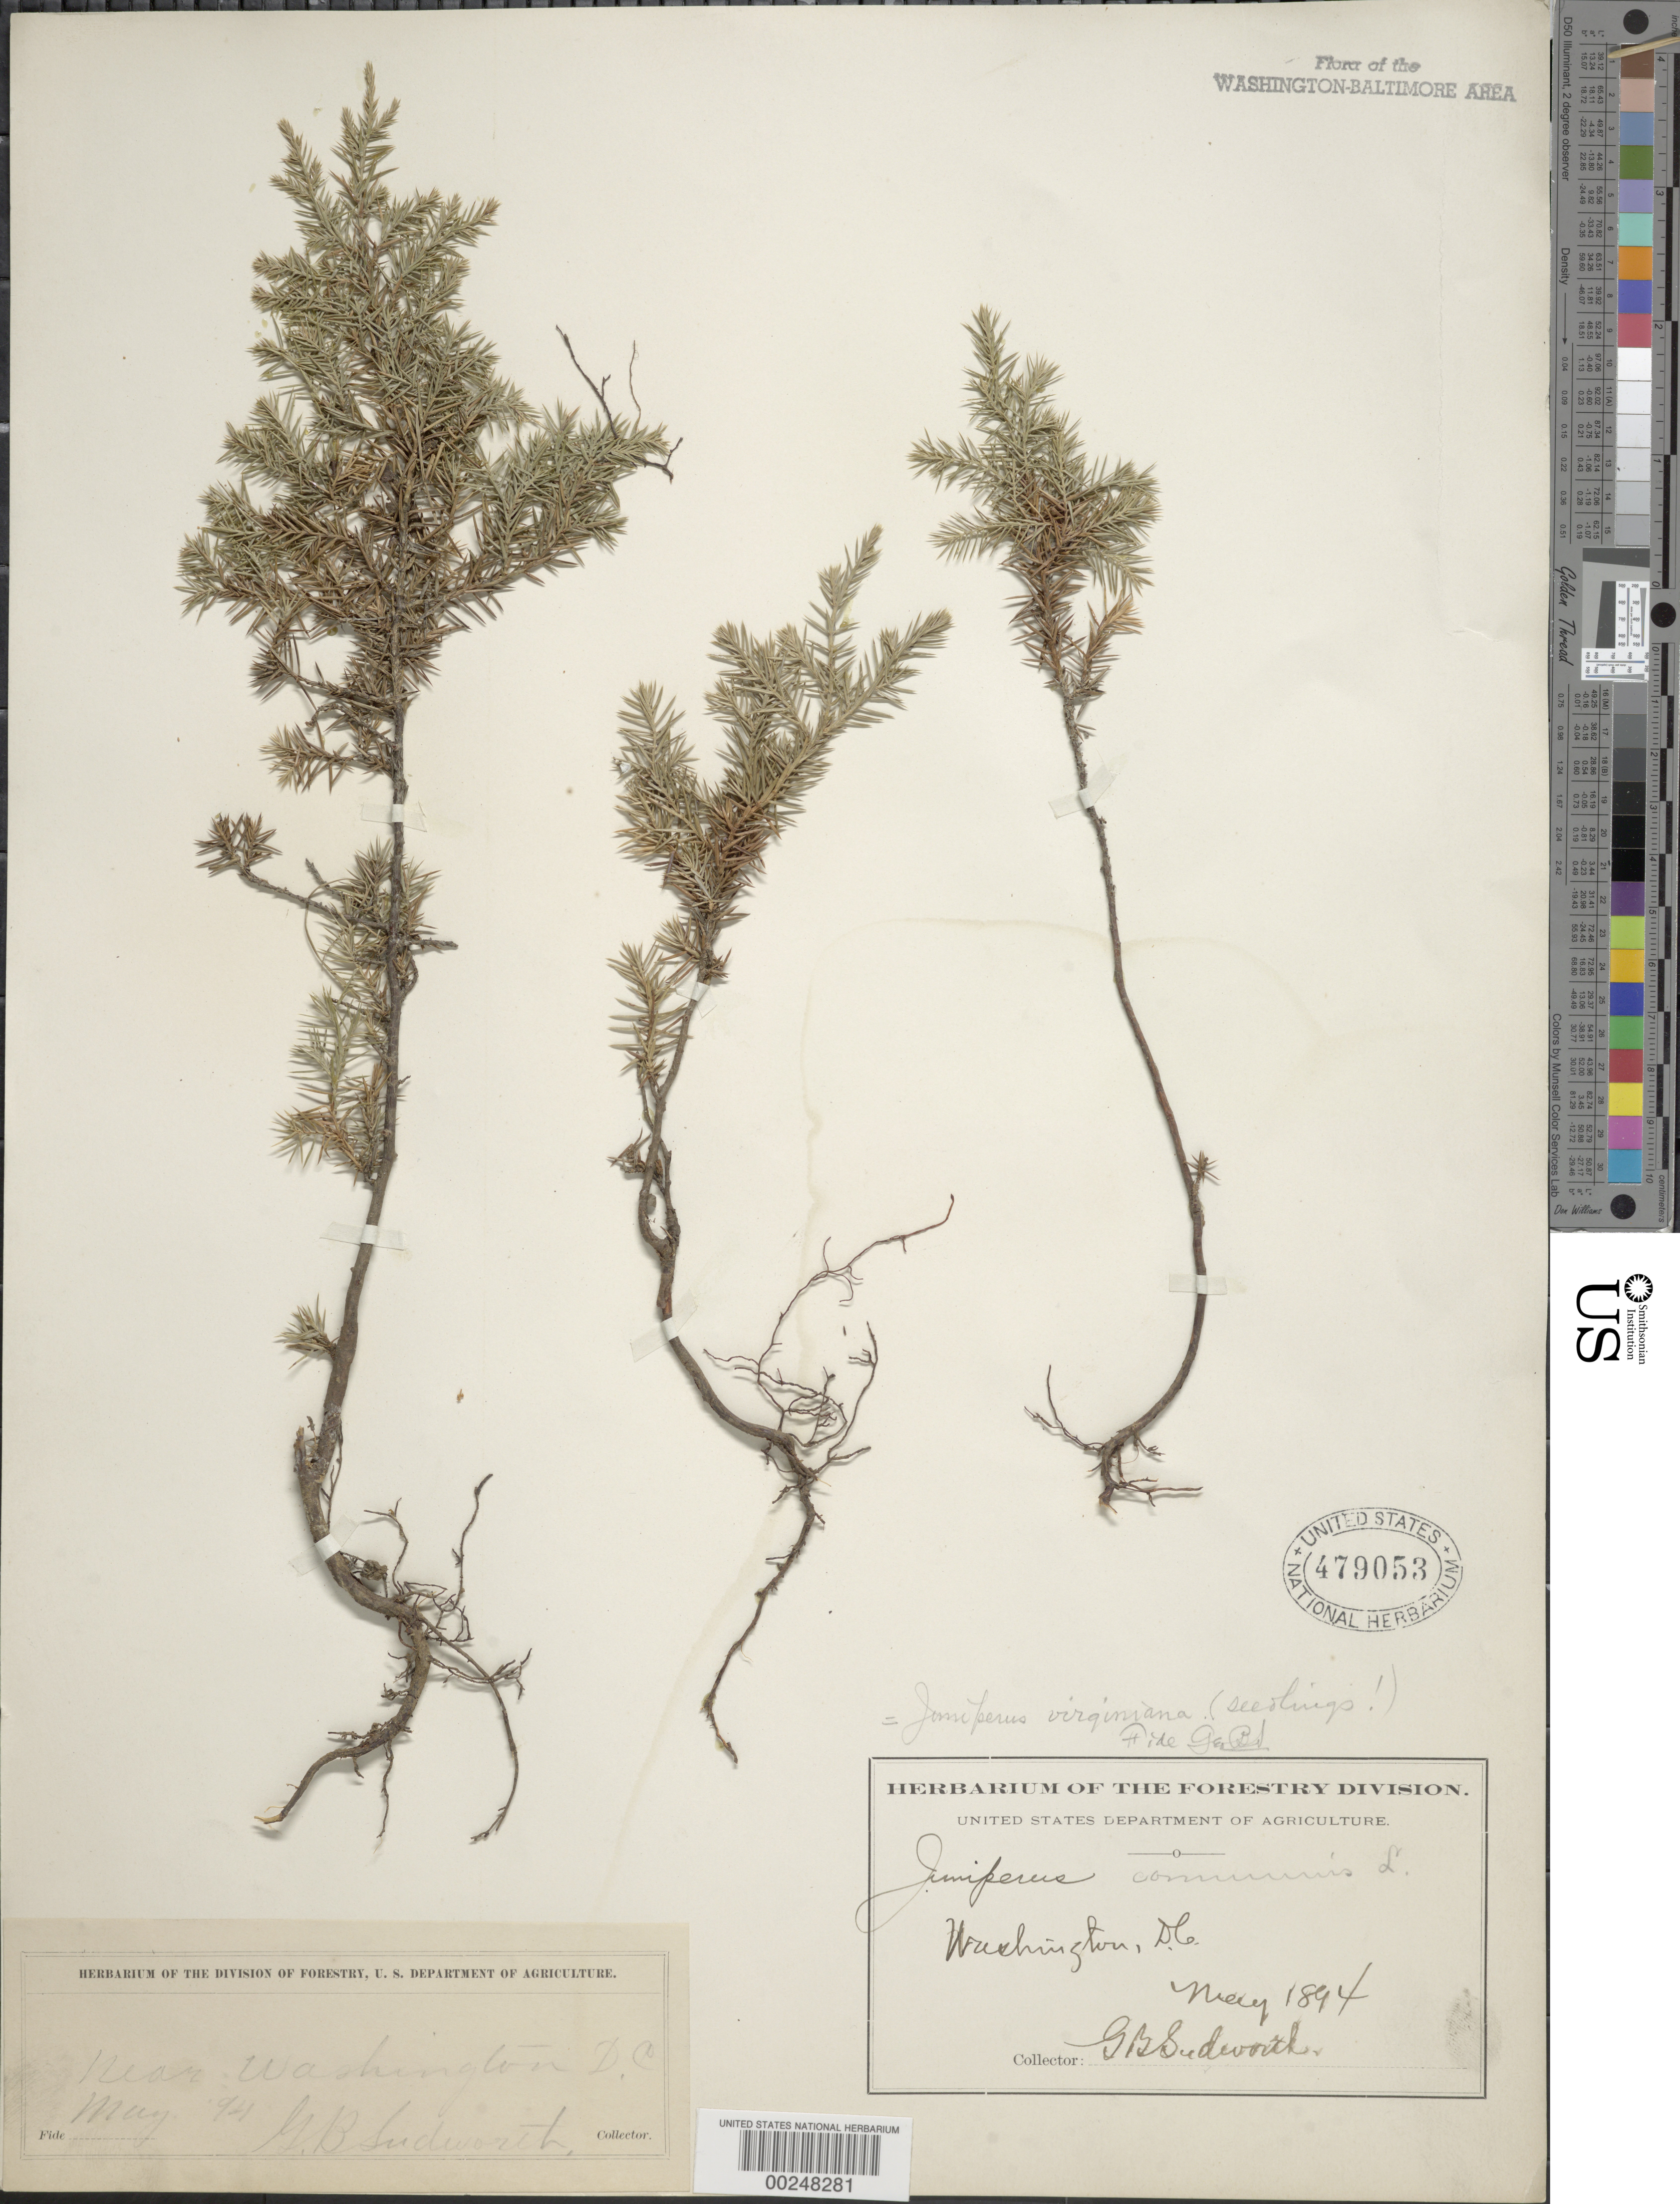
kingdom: Plantae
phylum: Tracheophyta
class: Pinopsida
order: Pinales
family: Cupressaceae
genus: Juniperus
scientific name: Juniperus virginiana var. crebra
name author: Fernald & Griscom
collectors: G. B. Sudworth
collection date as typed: May 1894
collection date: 1894-05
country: United States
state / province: District of Columbia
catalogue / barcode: US 479053